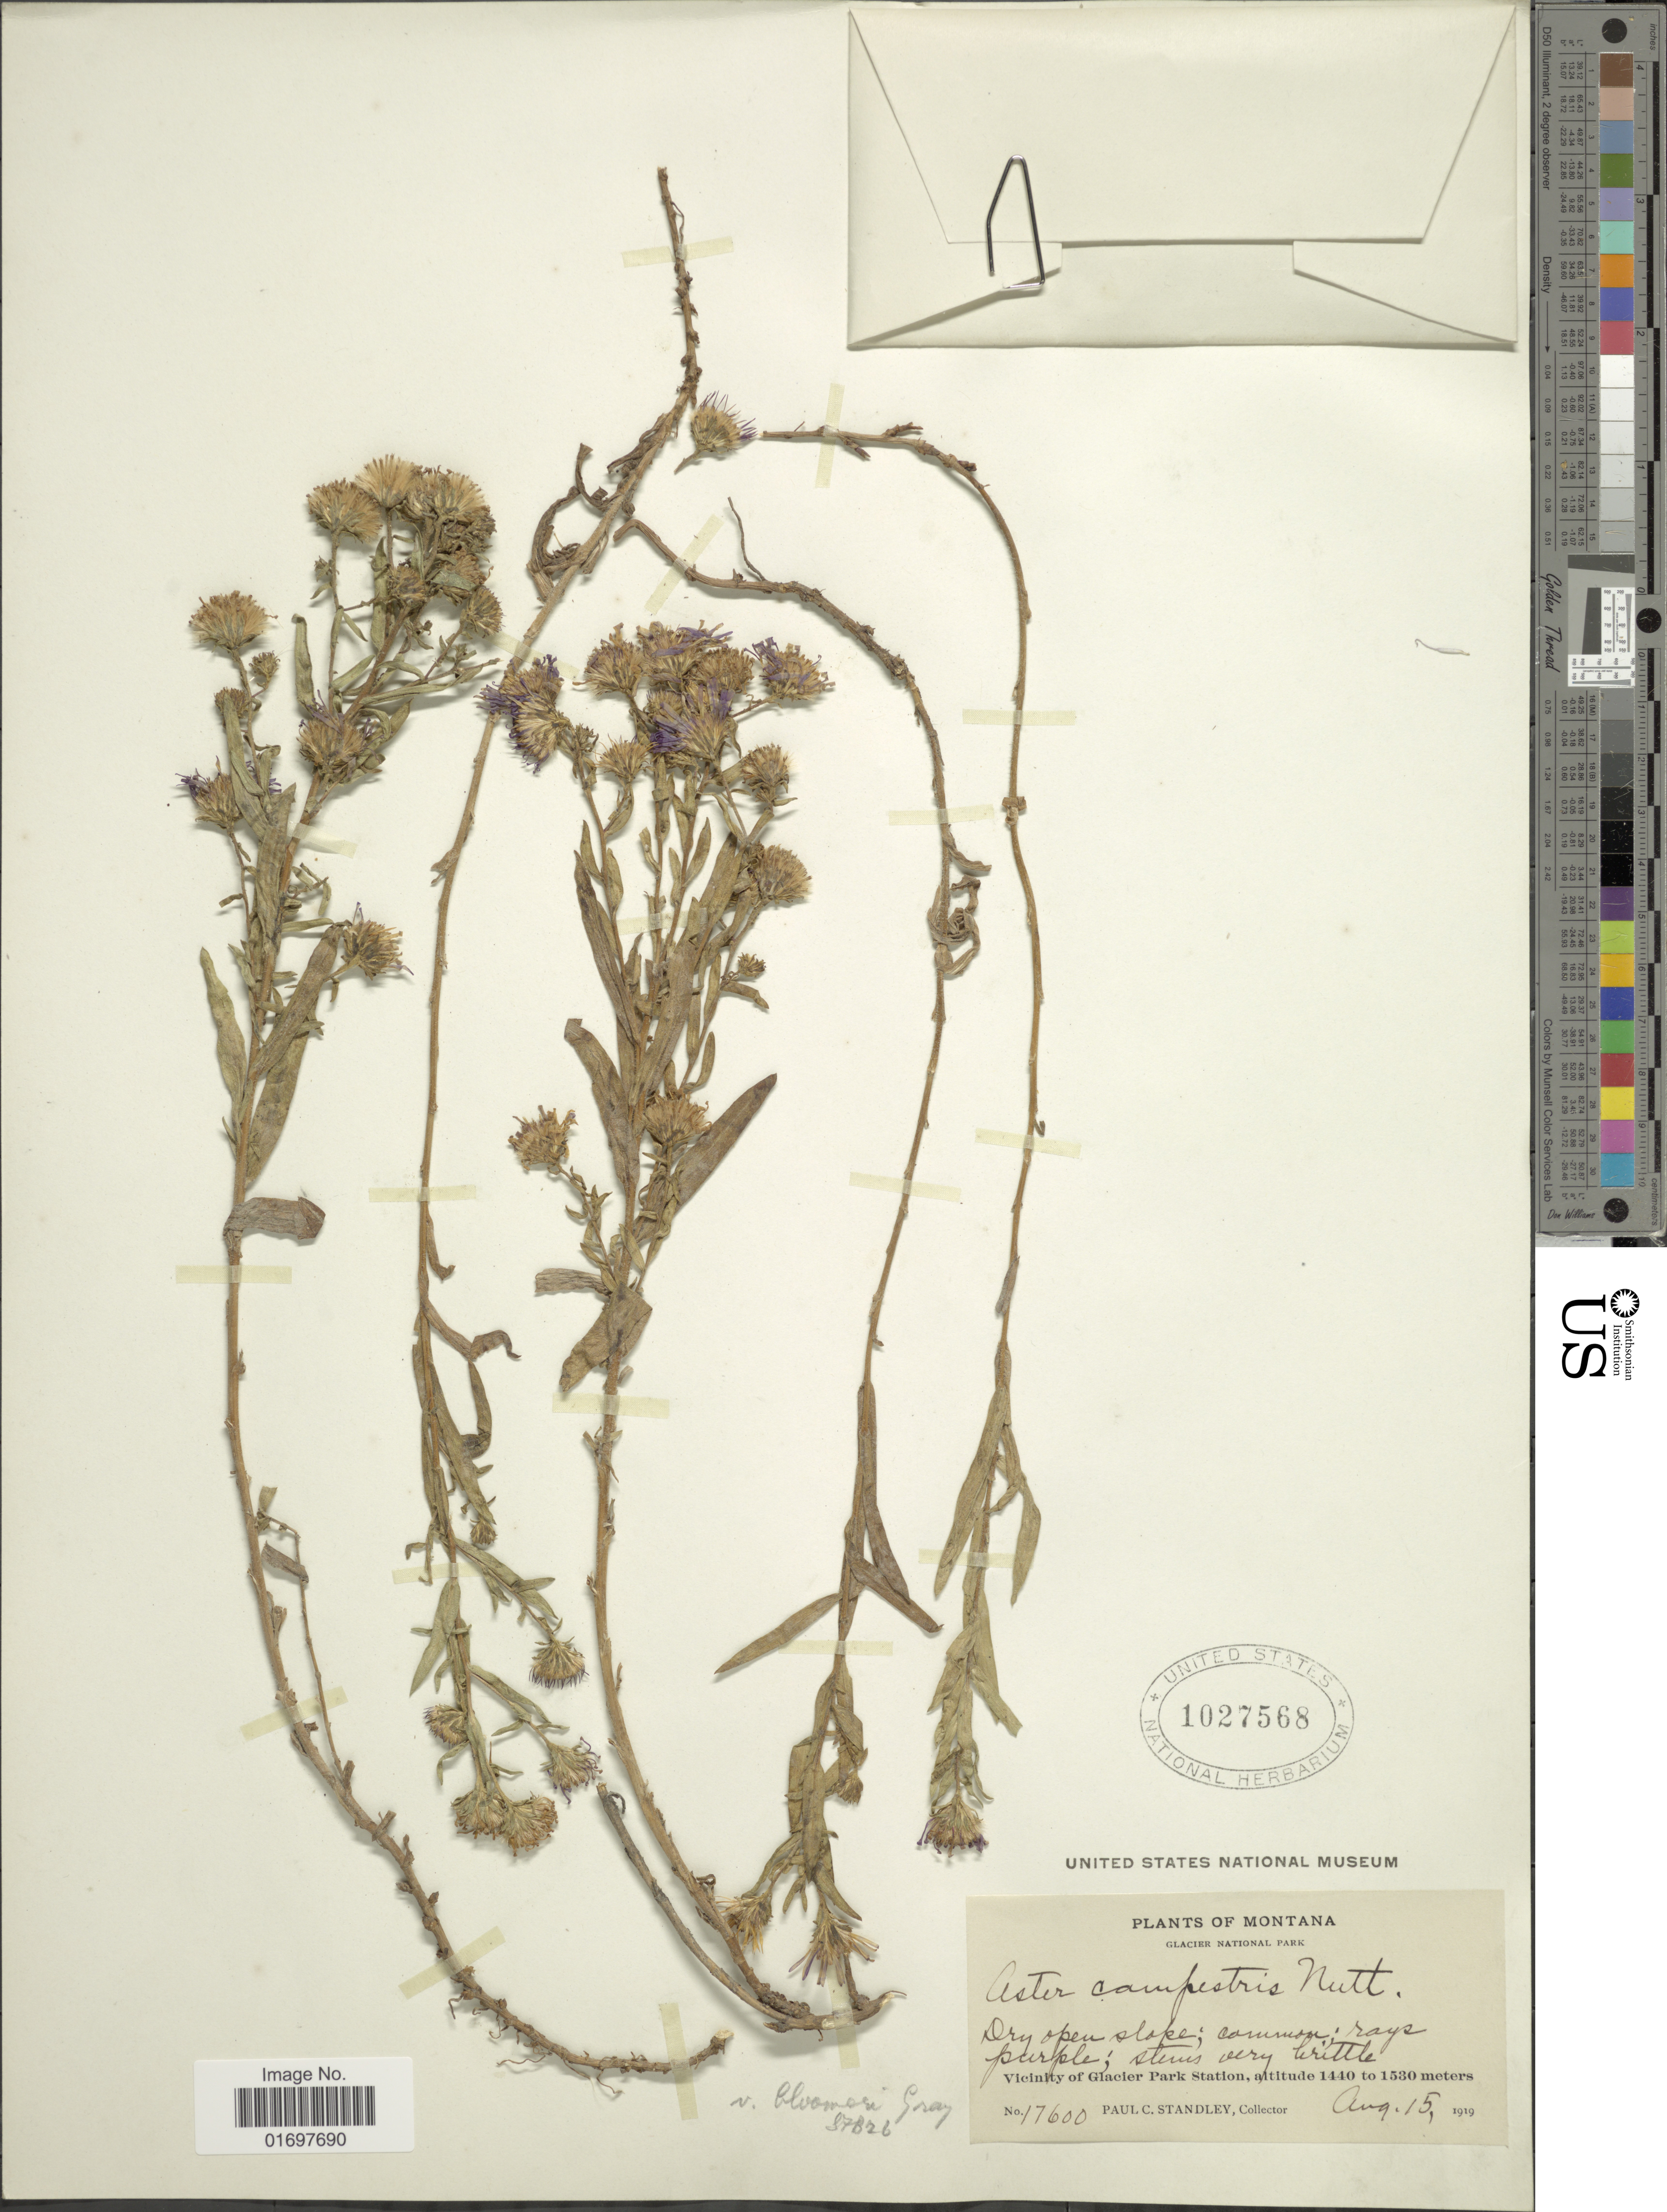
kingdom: Plantae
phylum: Tracheophyta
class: Magnoliopsida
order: Asterales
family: Asteraceae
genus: Symphyotrichum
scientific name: Symphyotrichum campestre var. bloomeri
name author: (A. Gray) G.L. Nesom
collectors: P. C. Standley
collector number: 17600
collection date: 1919-08-15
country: United States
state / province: Montana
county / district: Glacier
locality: Glacier National Park, Vicinity of Glacier Park Station.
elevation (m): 1440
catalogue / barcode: US 1027568